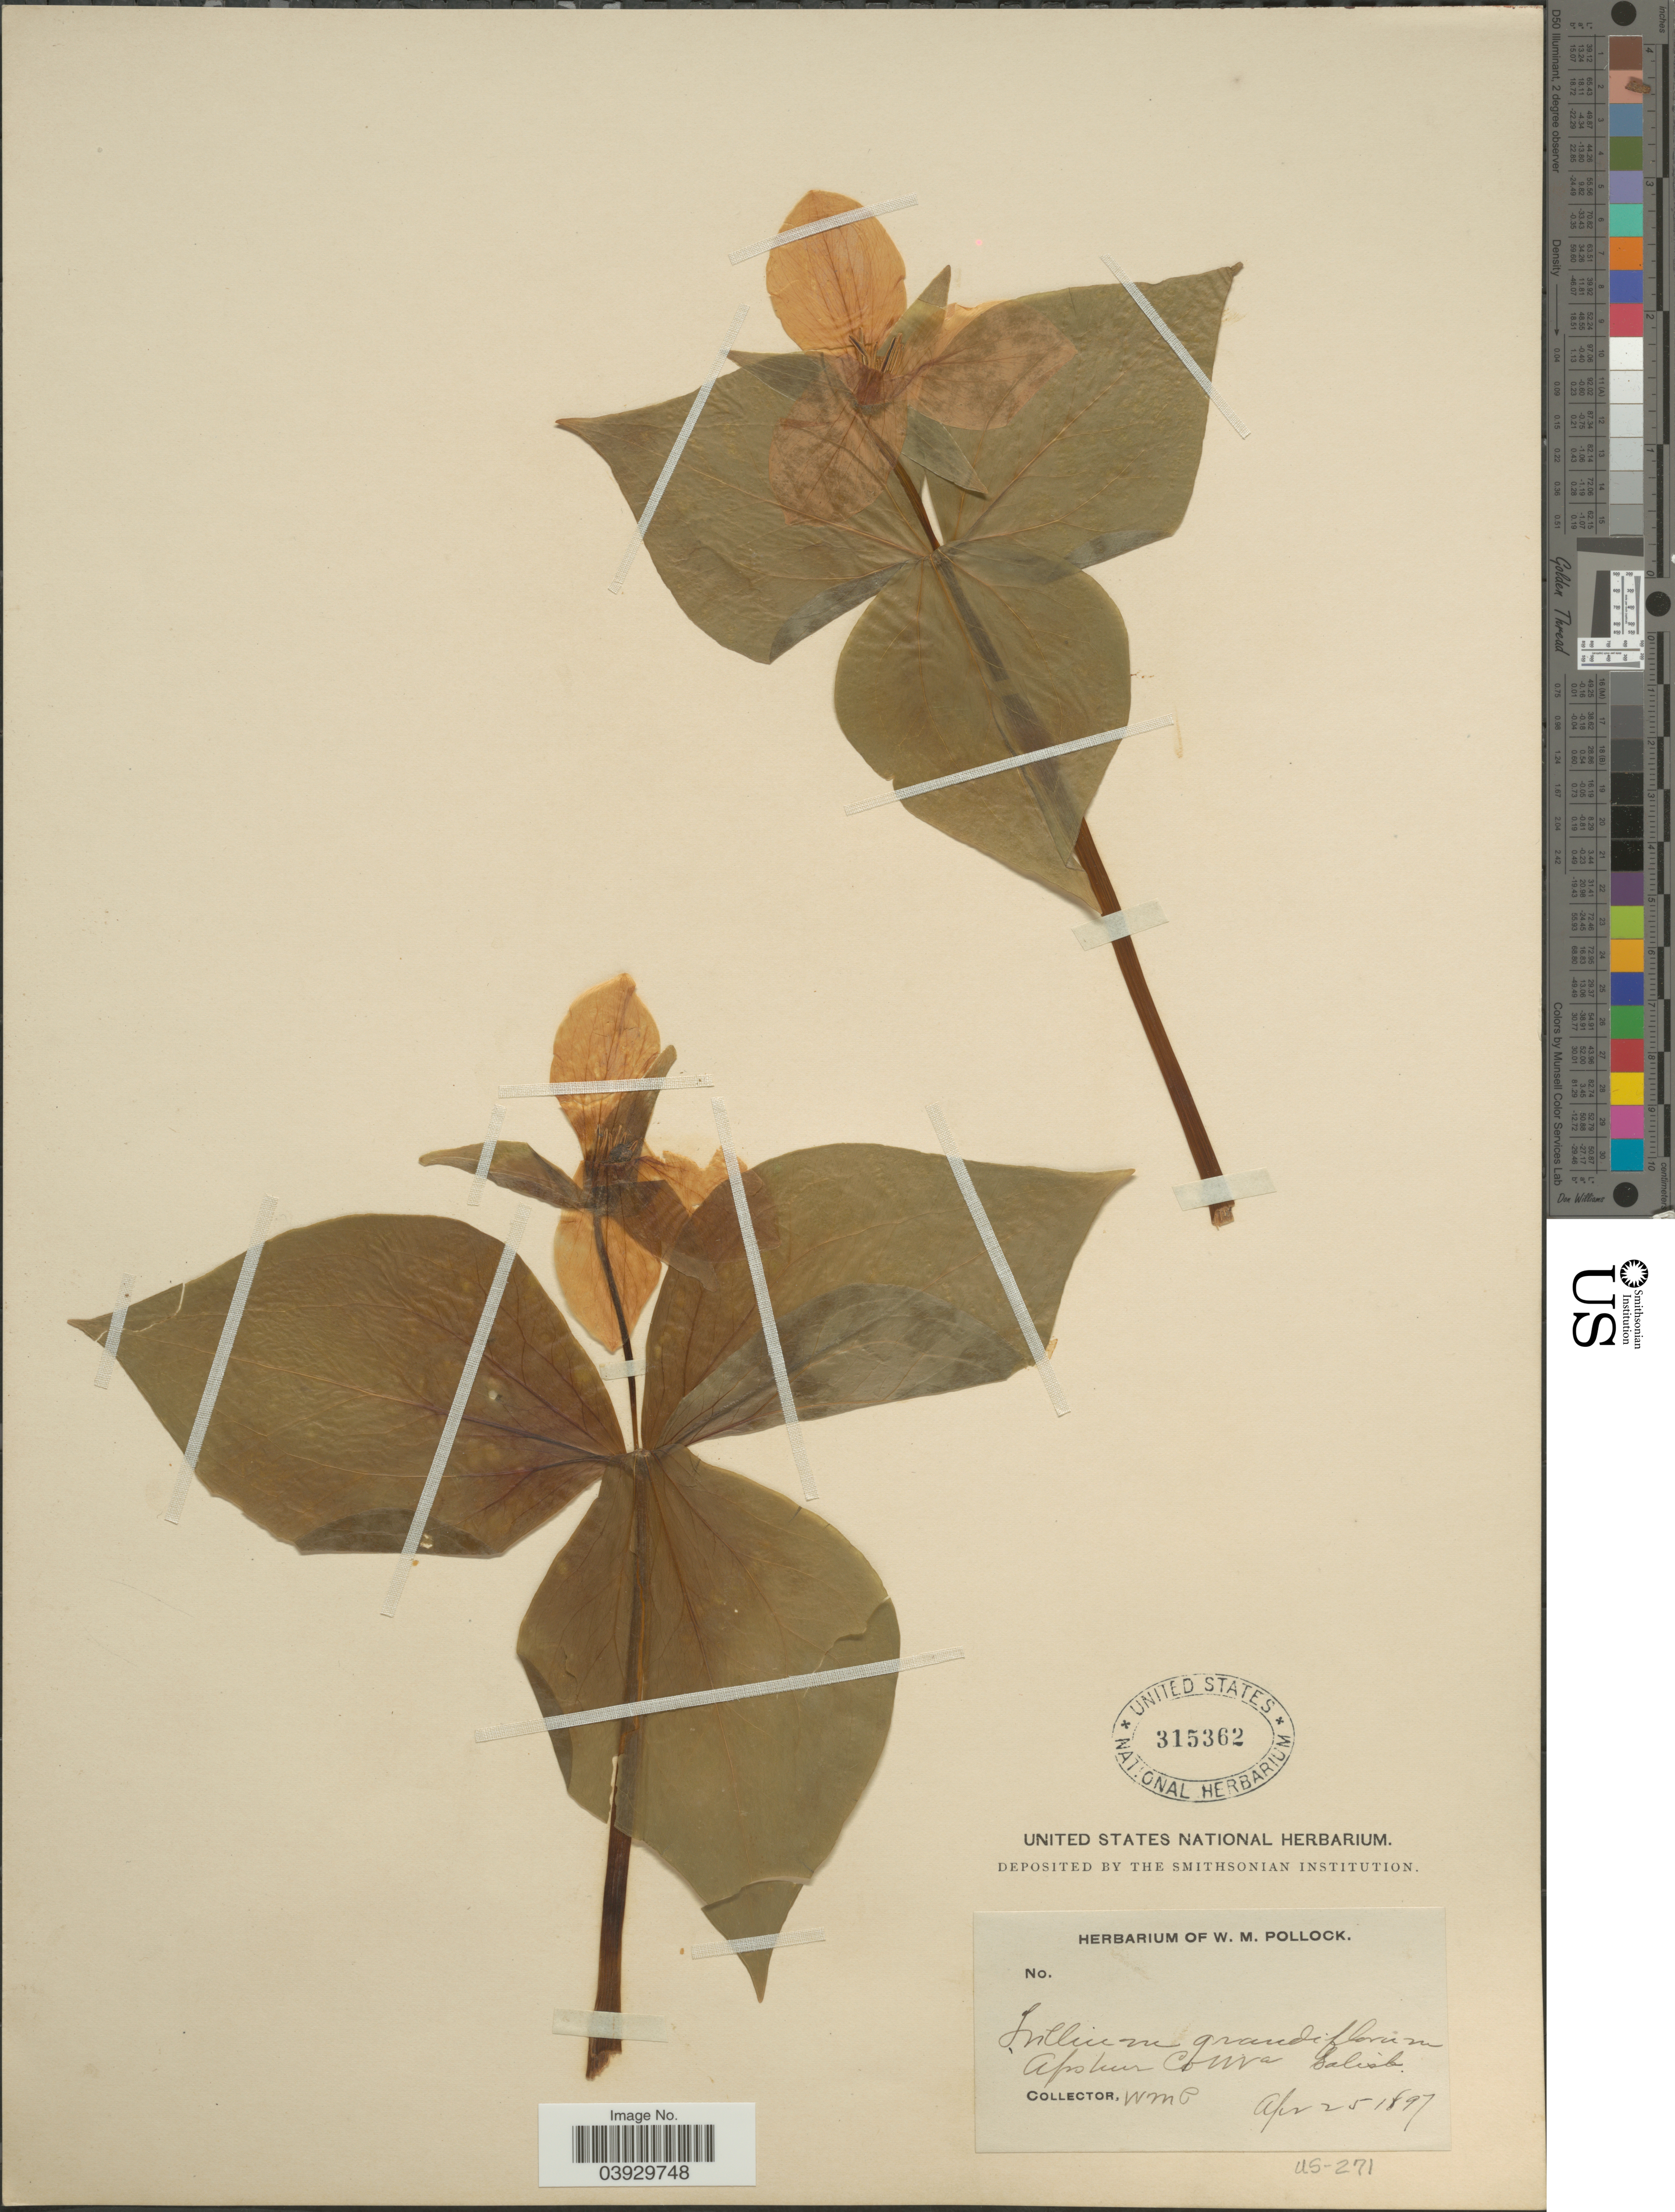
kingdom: Plantae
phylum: Tracheophyta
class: Liliopsida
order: Liliales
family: Melanthiaceae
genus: Trillium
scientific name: Trillium grandiflorum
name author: (Michx.) Salisb.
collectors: W. M. Pollock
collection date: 1897-04-25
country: United States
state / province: West Virginia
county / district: Upshur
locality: Salisb.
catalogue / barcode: US 315362